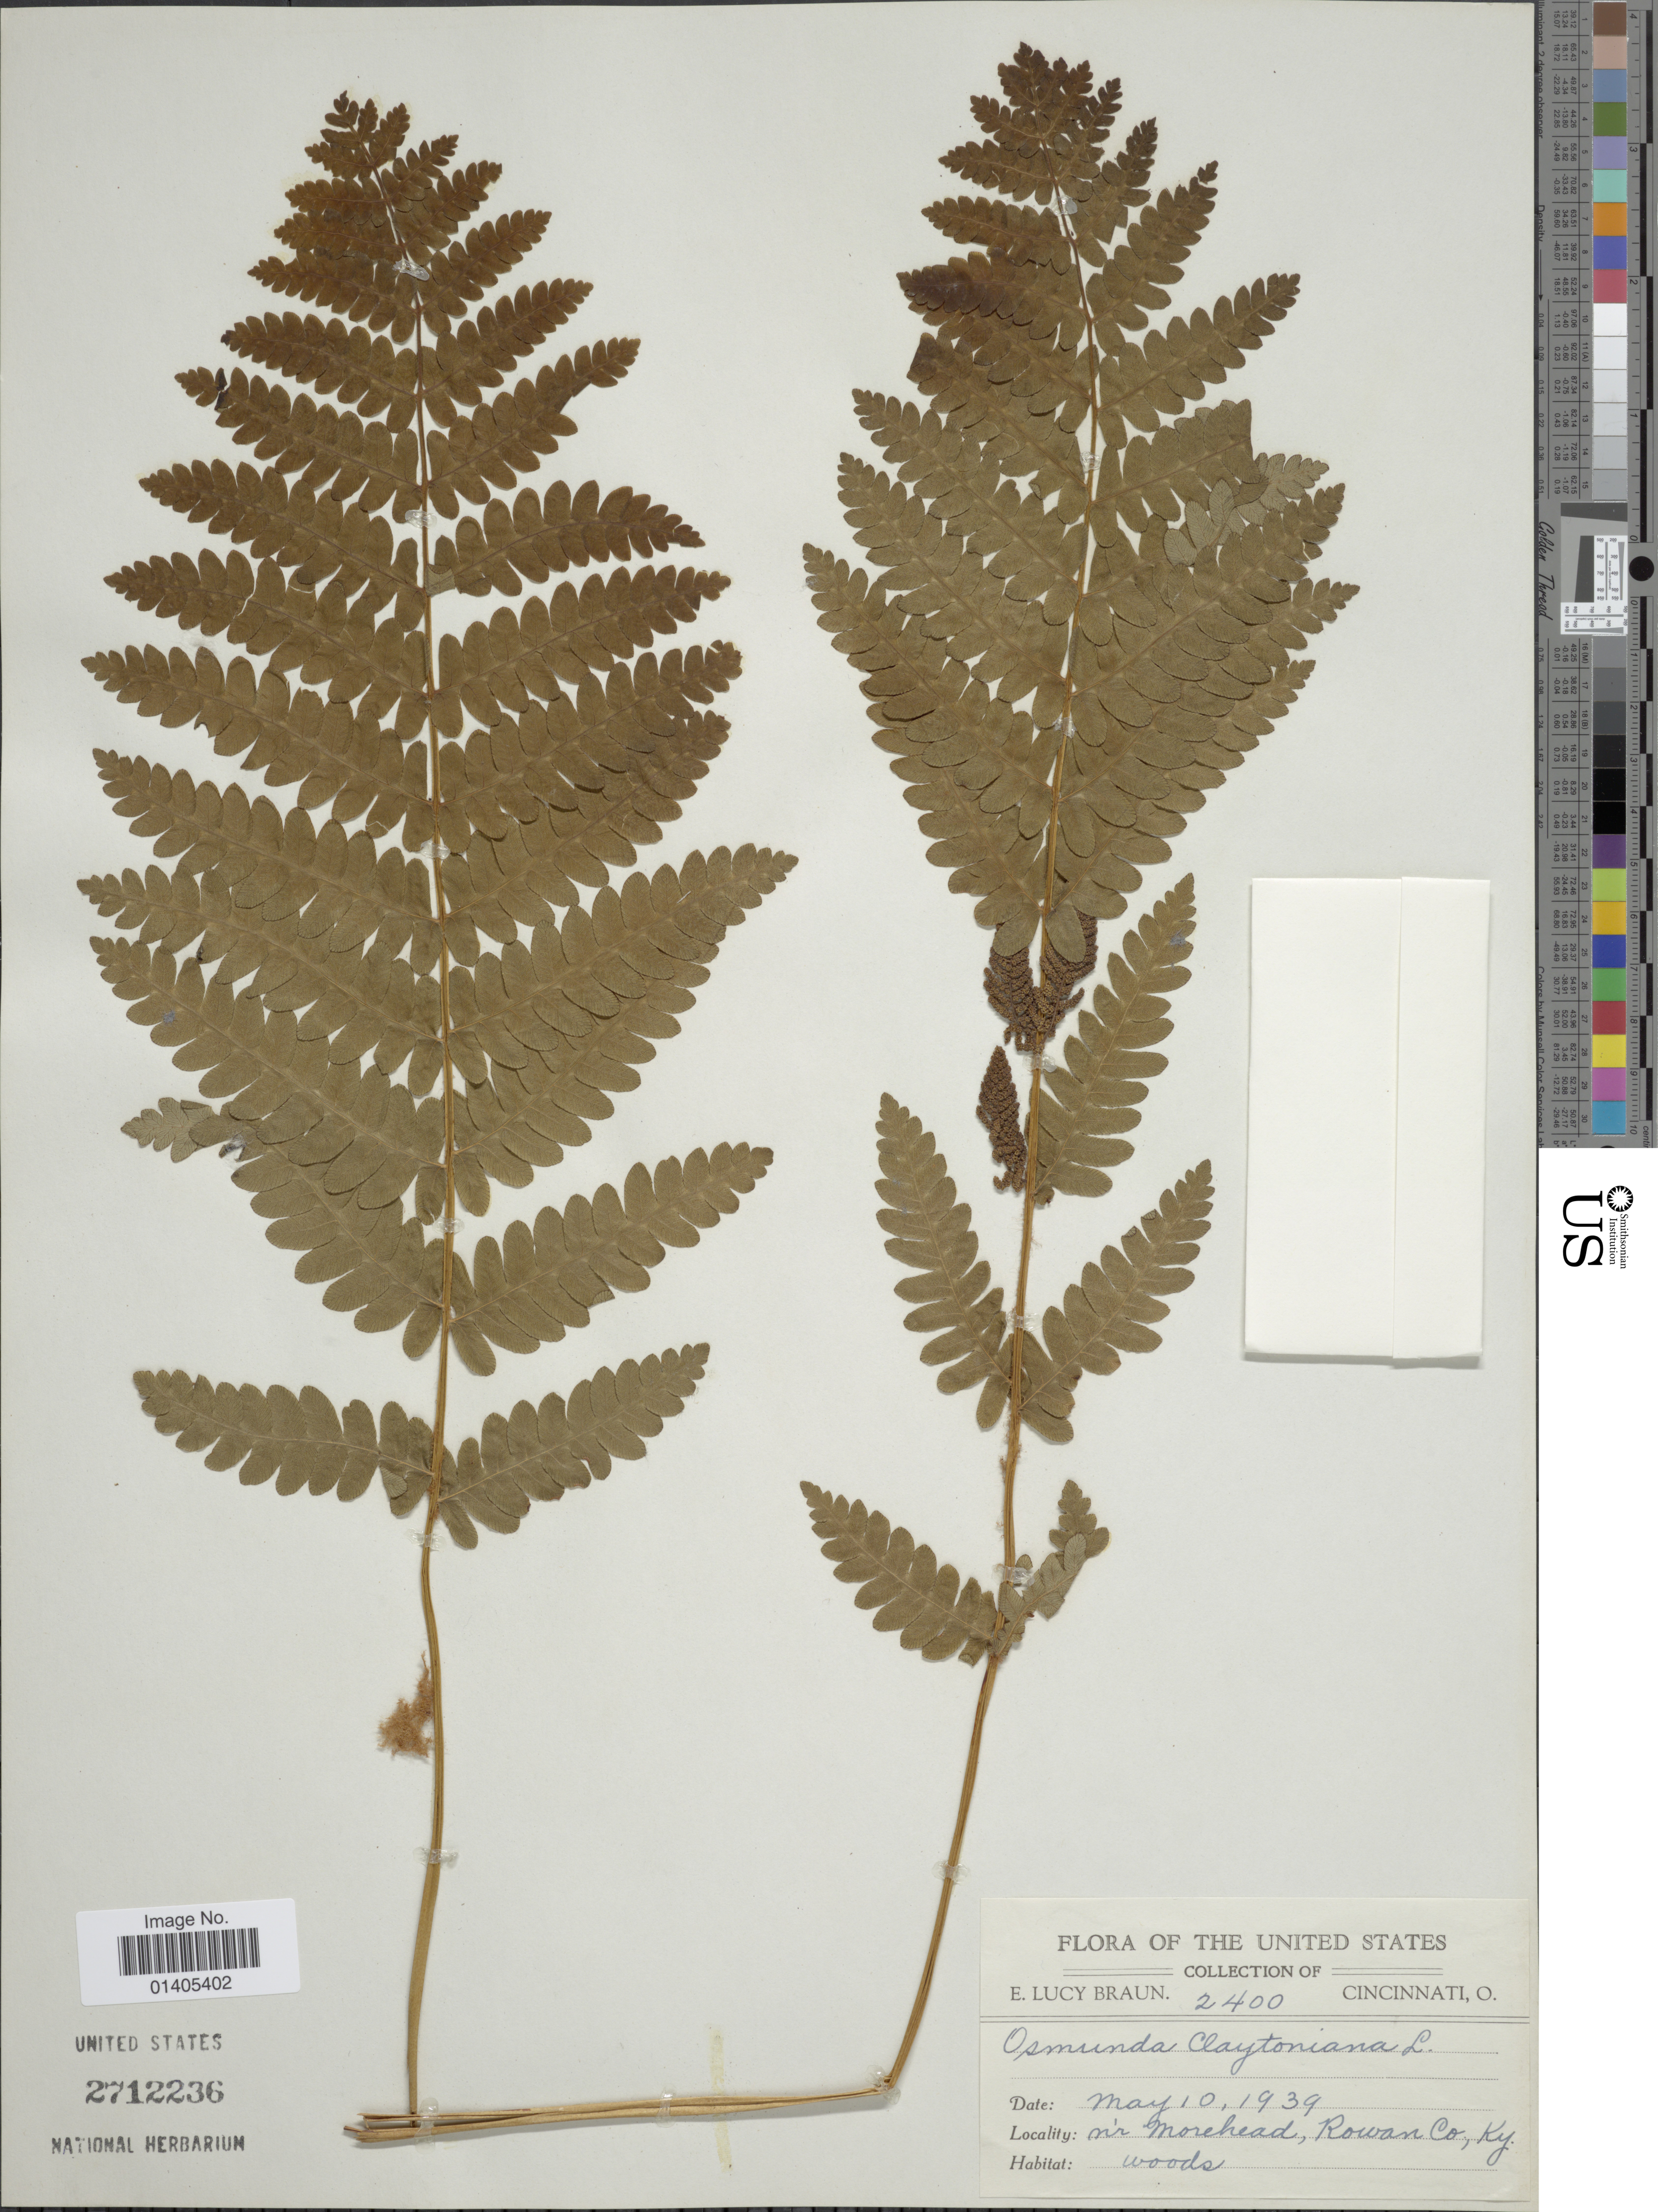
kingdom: Plantae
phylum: Tracheophyta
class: Polypodiopsida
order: Osmundales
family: Osmundaceae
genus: Osmunda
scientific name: Osmunda claytoniana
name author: (L.) Tagawa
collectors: E. L. Braun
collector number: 2400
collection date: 1939-05-10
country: United States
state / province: Kentucky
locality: Nr Morehead, Rowana Co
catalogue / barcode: US 2712236